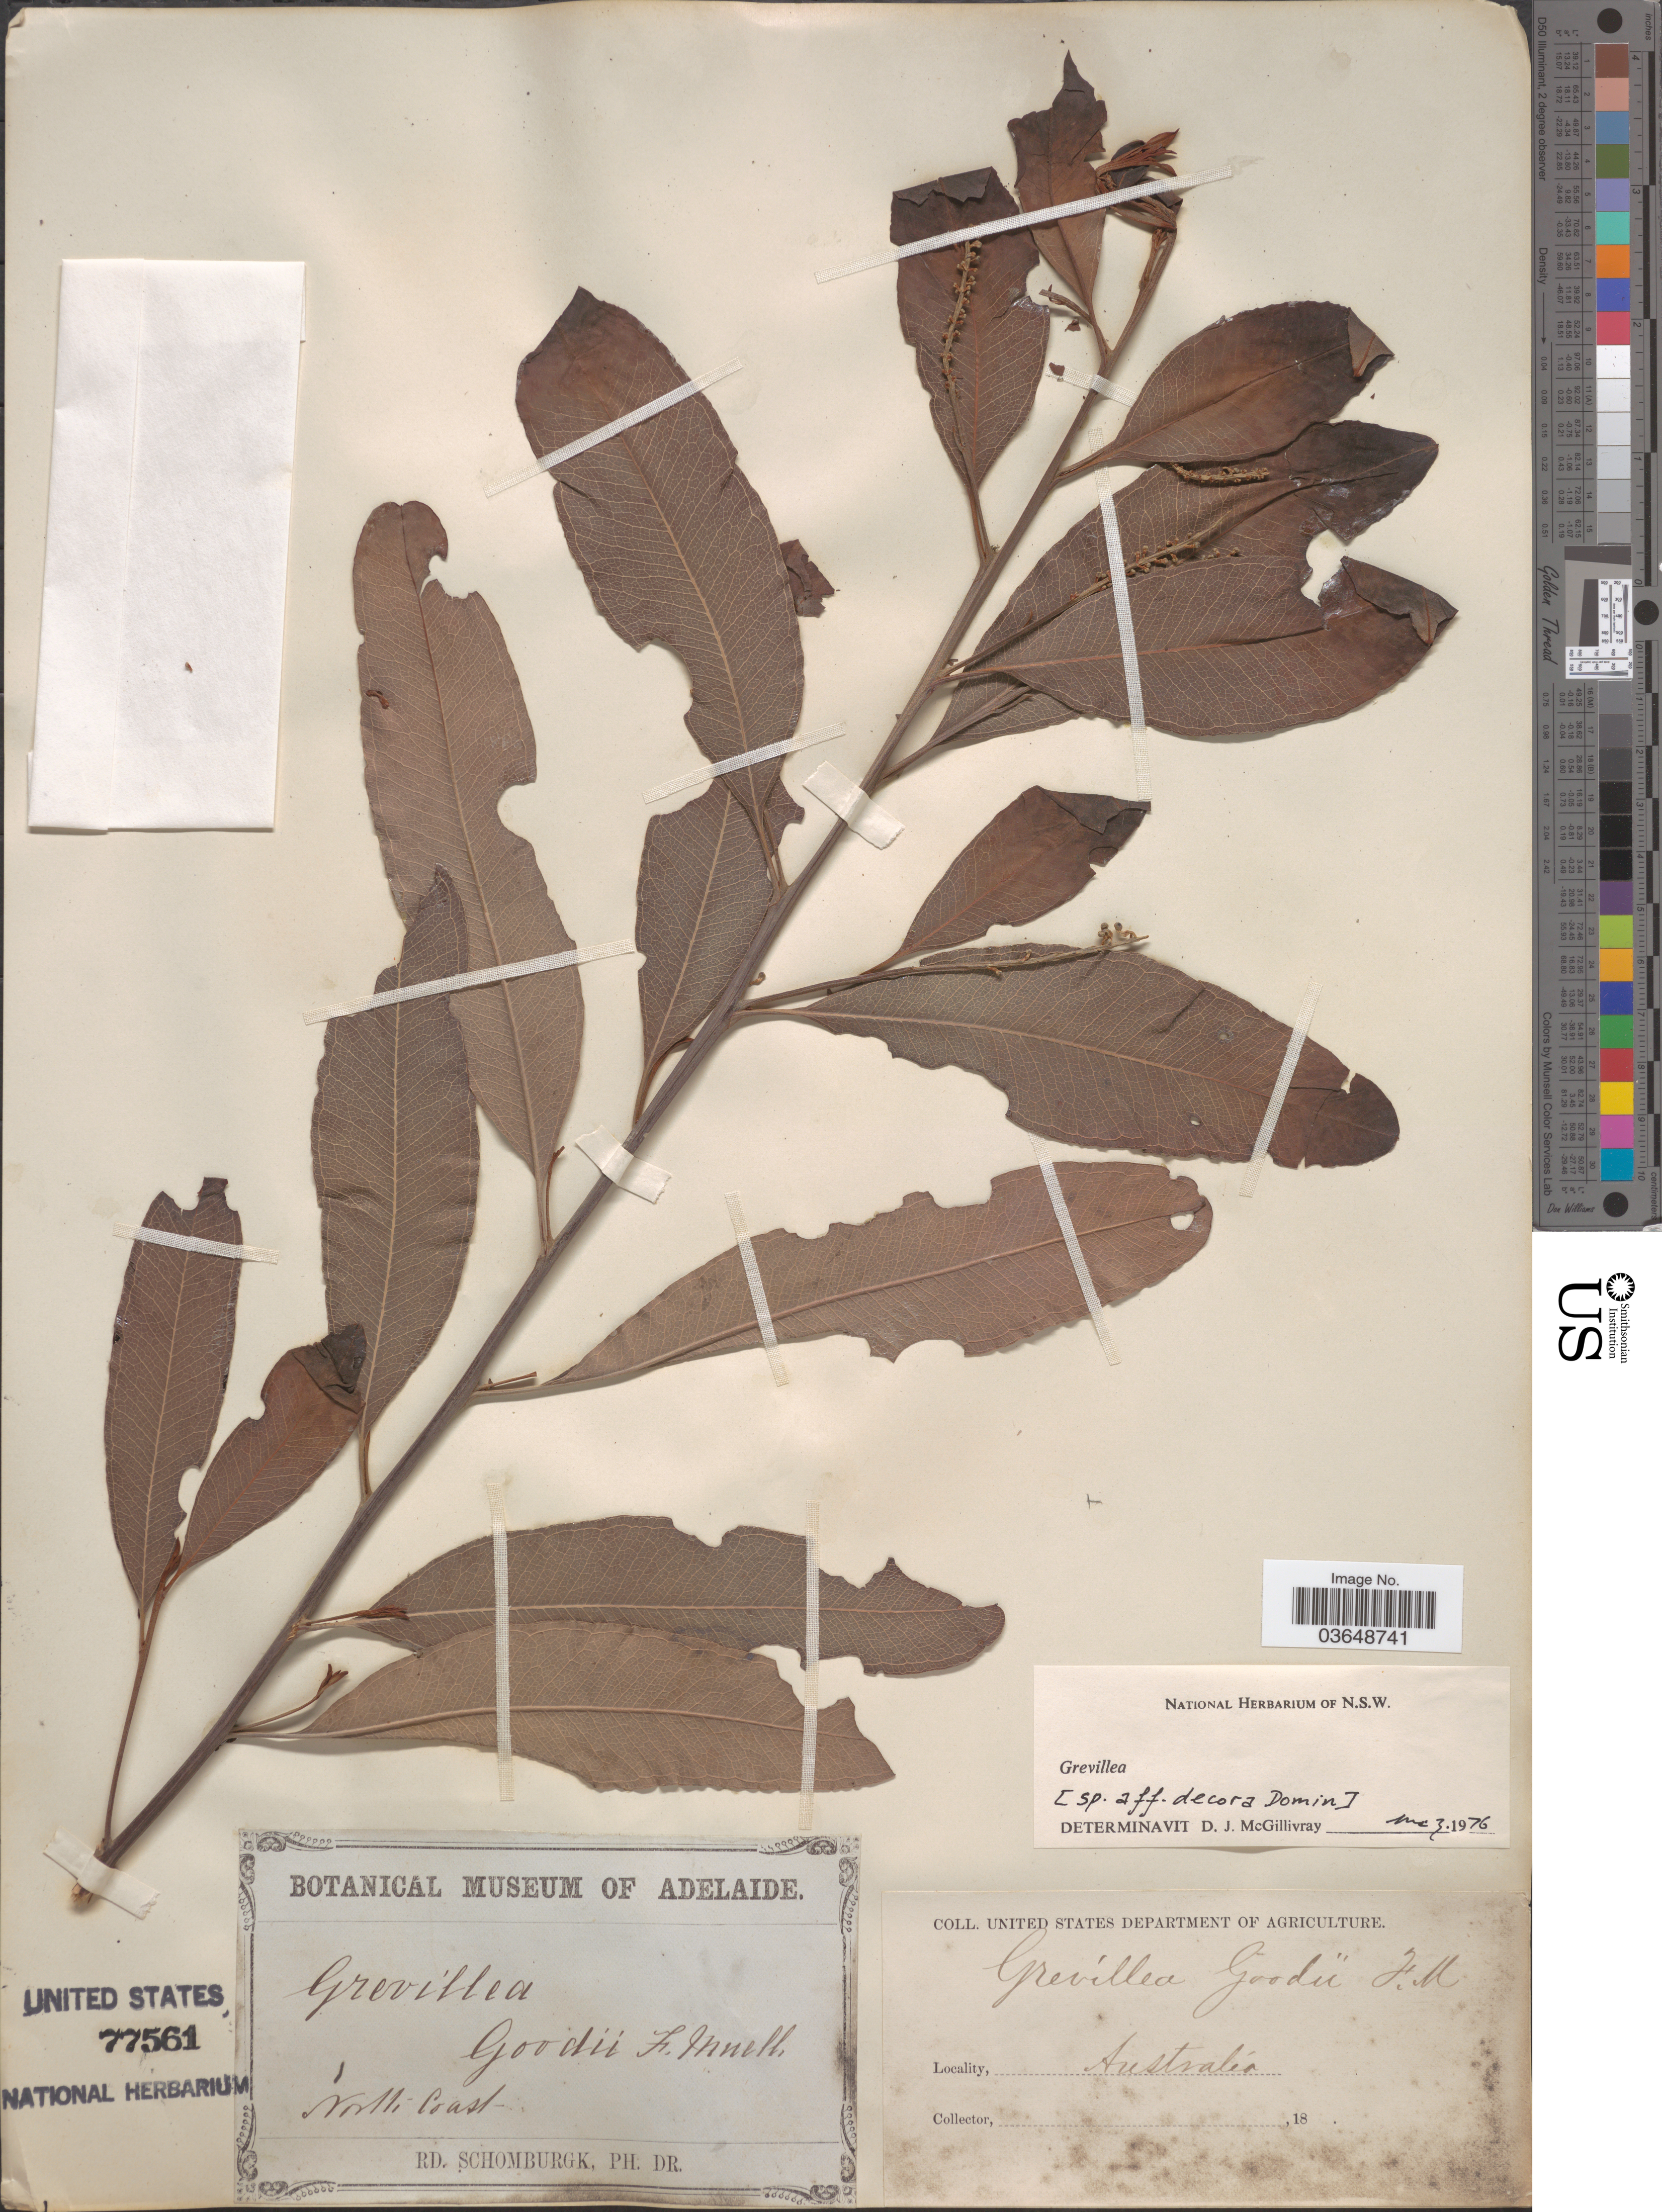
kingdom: Plantae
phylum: Tracheophyta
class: Magnoliopsida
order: Proteales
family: Proteaceae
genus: Grevillea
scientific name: Grevillea decora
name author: Domin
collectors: M. R. Schomburgk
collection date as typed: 18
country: Australia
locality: North Coast.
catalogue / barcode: US 77561